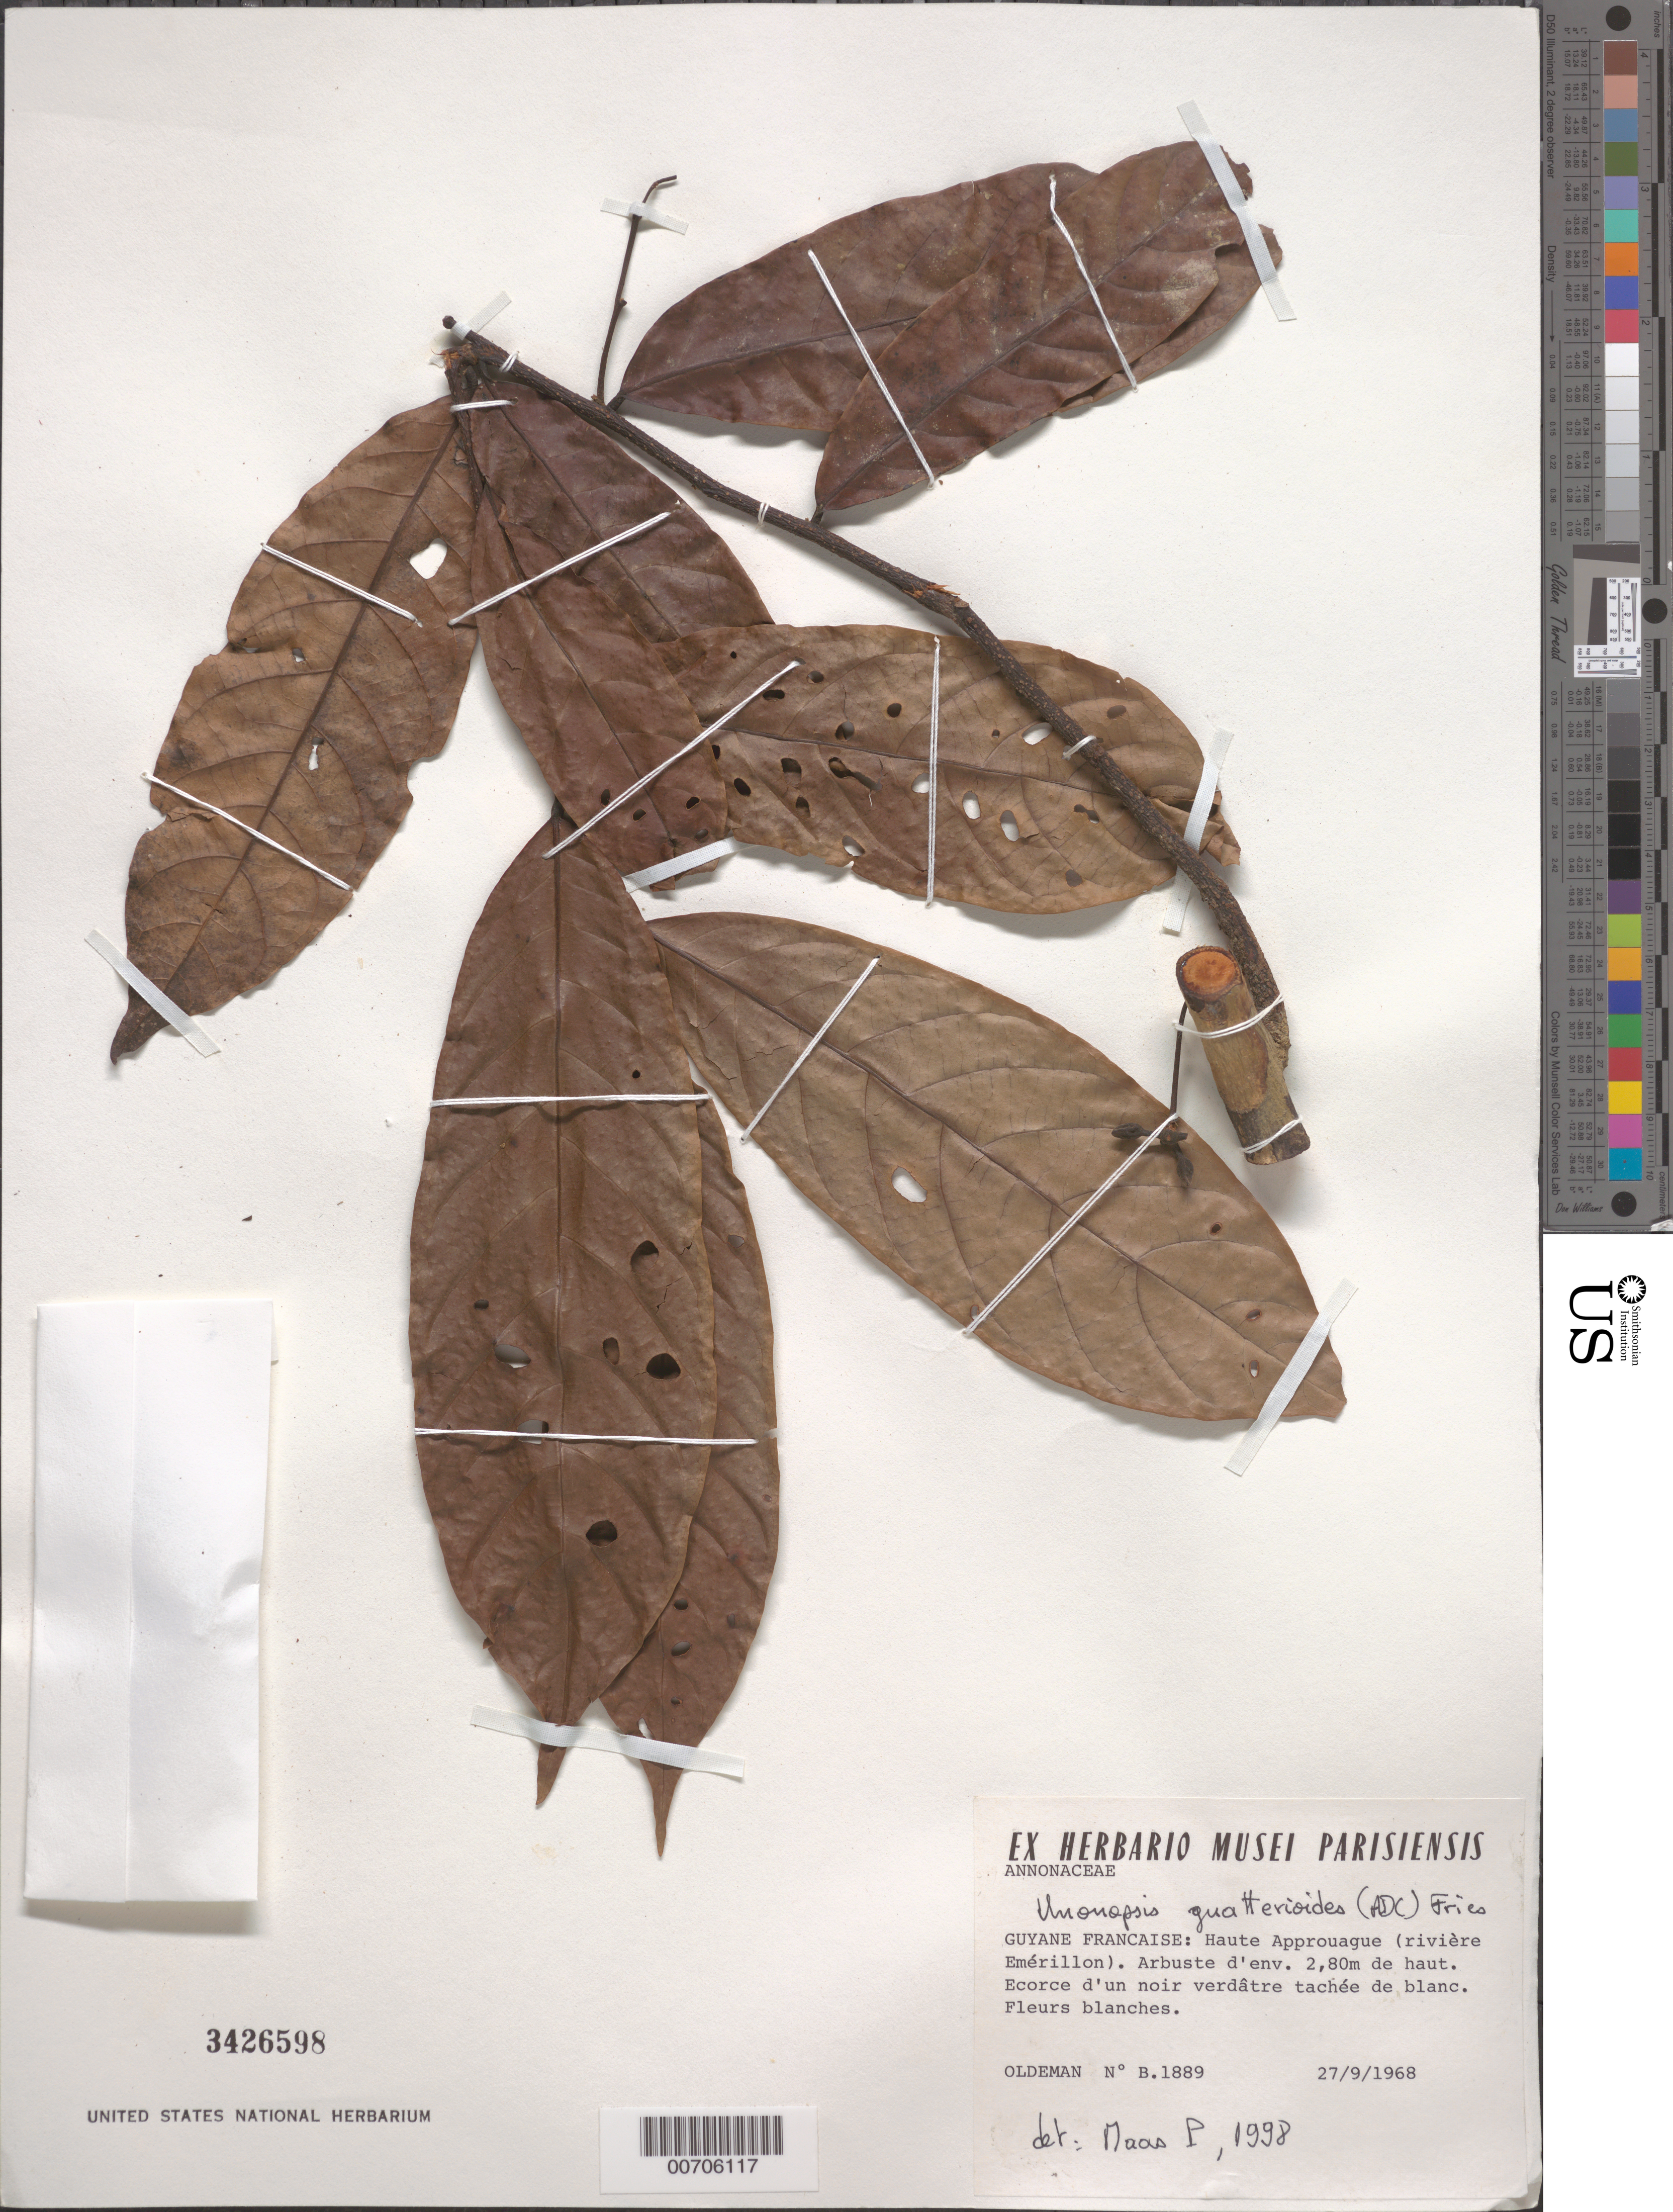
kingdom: Plantae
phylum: Tracheophyta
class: Magnoliopsida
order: Magnoliales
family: Annonaceae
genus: Unonopsis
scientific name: Unonopsis guatterioides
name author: (A. DC.) R.E. Fr.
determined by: Maas, Paul J. M.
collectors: R. Oldeman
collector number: B 1889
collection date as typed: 27-Sep-68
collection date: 1968-09-27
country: French Guiana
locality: Haute Approuague (riv. Emérillon)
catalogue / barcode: US 3426598